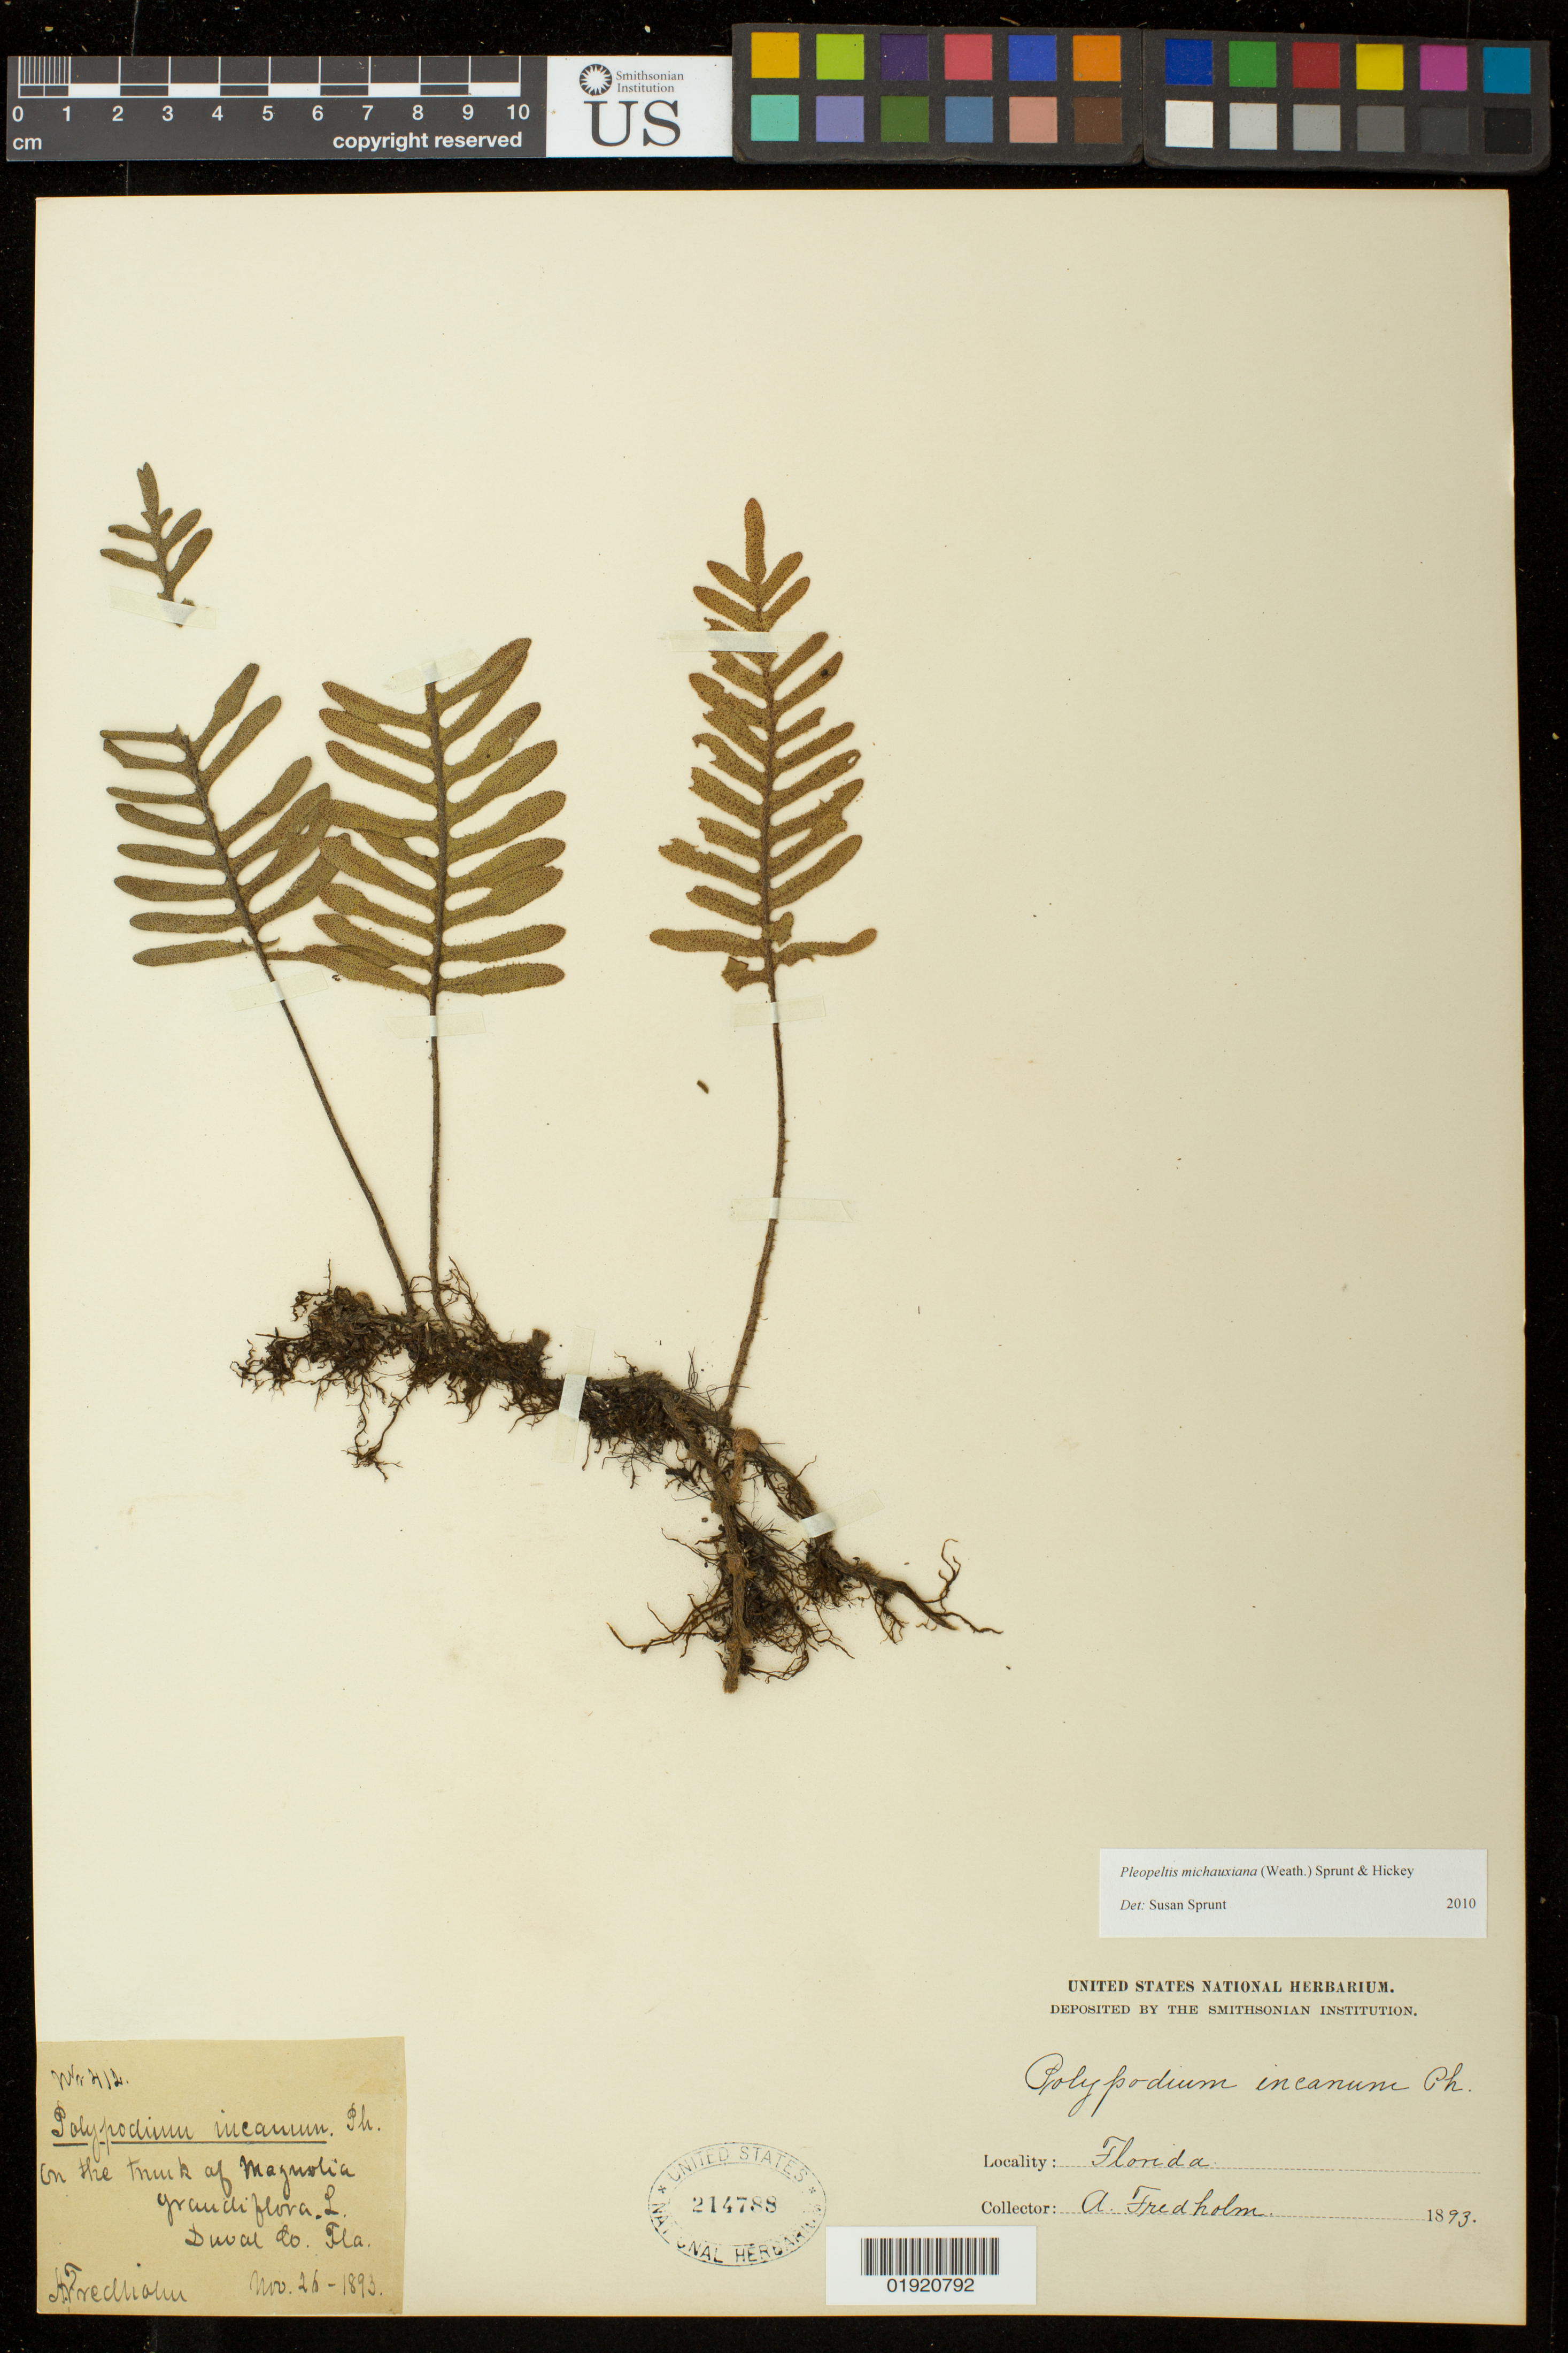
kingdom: Plantae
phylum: Tracheophyta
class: Polypodiopsida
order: Polypodiales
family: Polypodiaceae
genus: Pleopeltis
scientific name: Pleopeltis michauxiana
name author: (Weath.) Hickey & Sprunt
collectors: A. Fredholm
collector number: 412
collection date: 1893-11-26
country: United States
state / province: Florida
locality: Duval Co., Fla.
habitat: On the trunk of Magnolia grandiflora L.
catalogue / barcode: US 214788